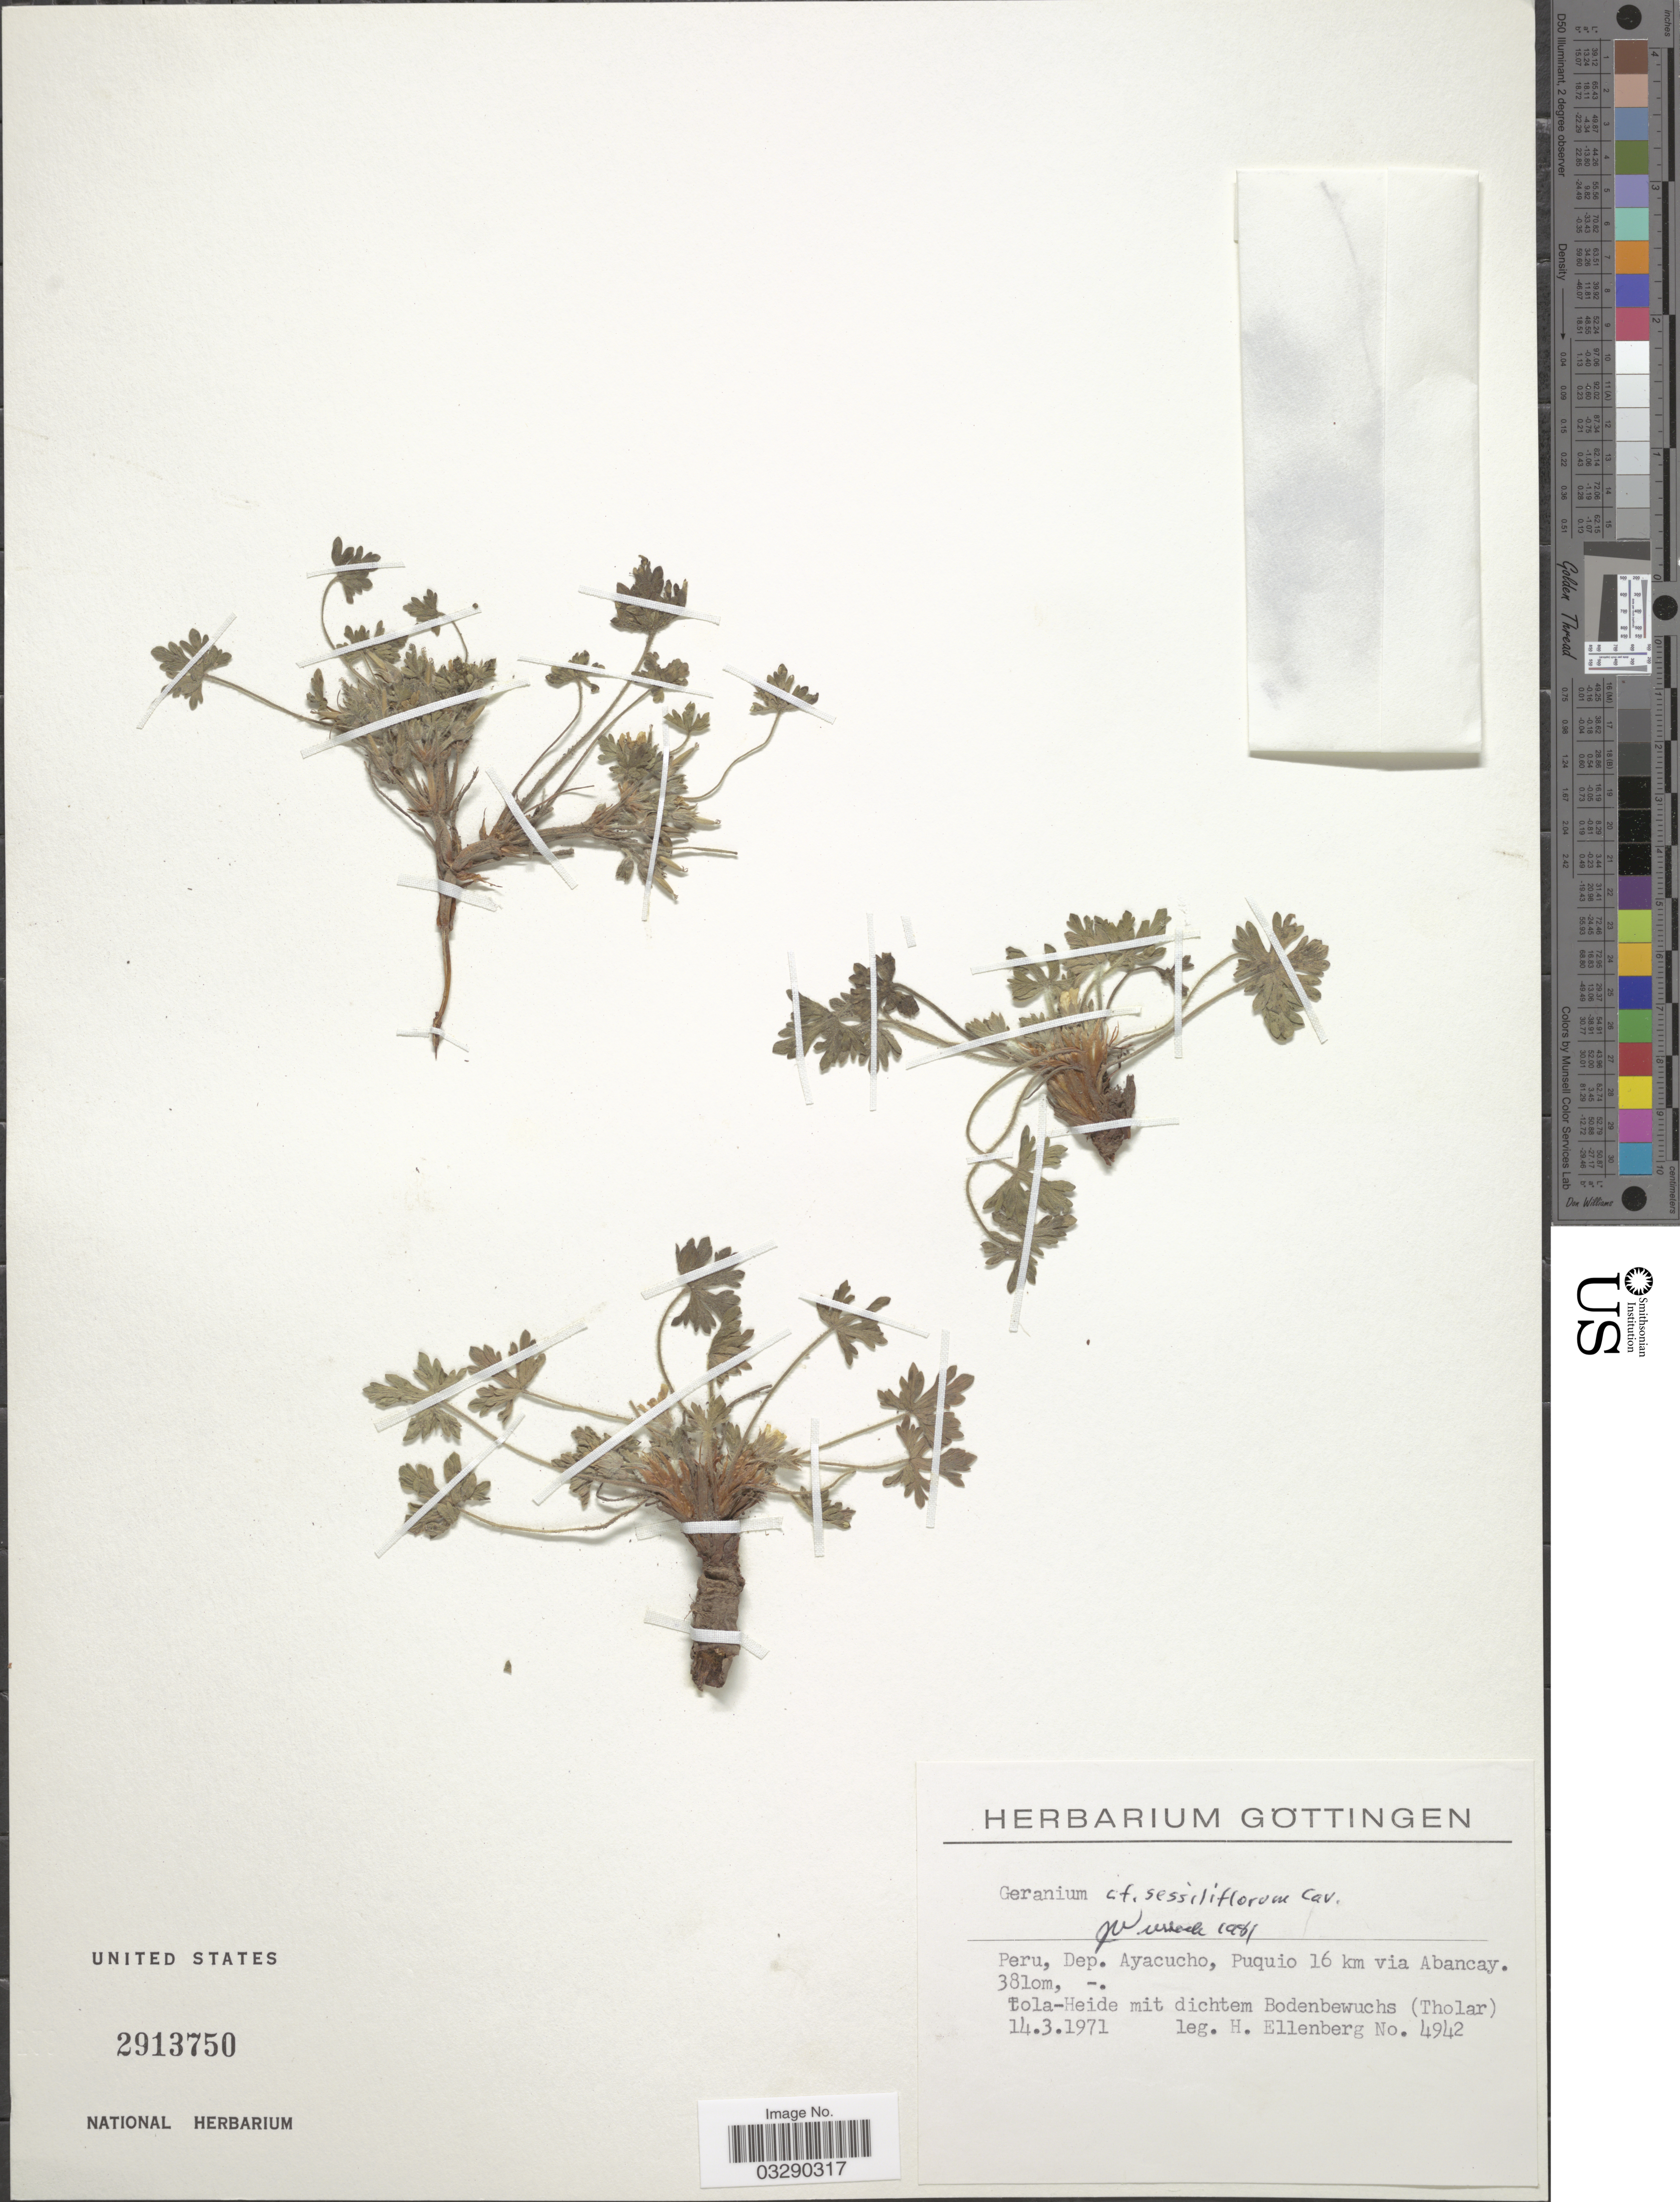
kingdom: Plantae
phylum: Tracheophyta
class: Magnoliopsida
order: Geraniales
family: Geraniaceae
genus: Geranium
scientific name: Geranium sessiliflorum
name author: Cav.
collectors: H. Ellenberg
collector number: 4942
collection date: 1971-03-14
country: Peru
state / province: Ayacucho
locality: Dep. Ayacucho, Puquio 16 km via Abancay.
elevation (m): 3810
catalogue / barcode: US 2913750